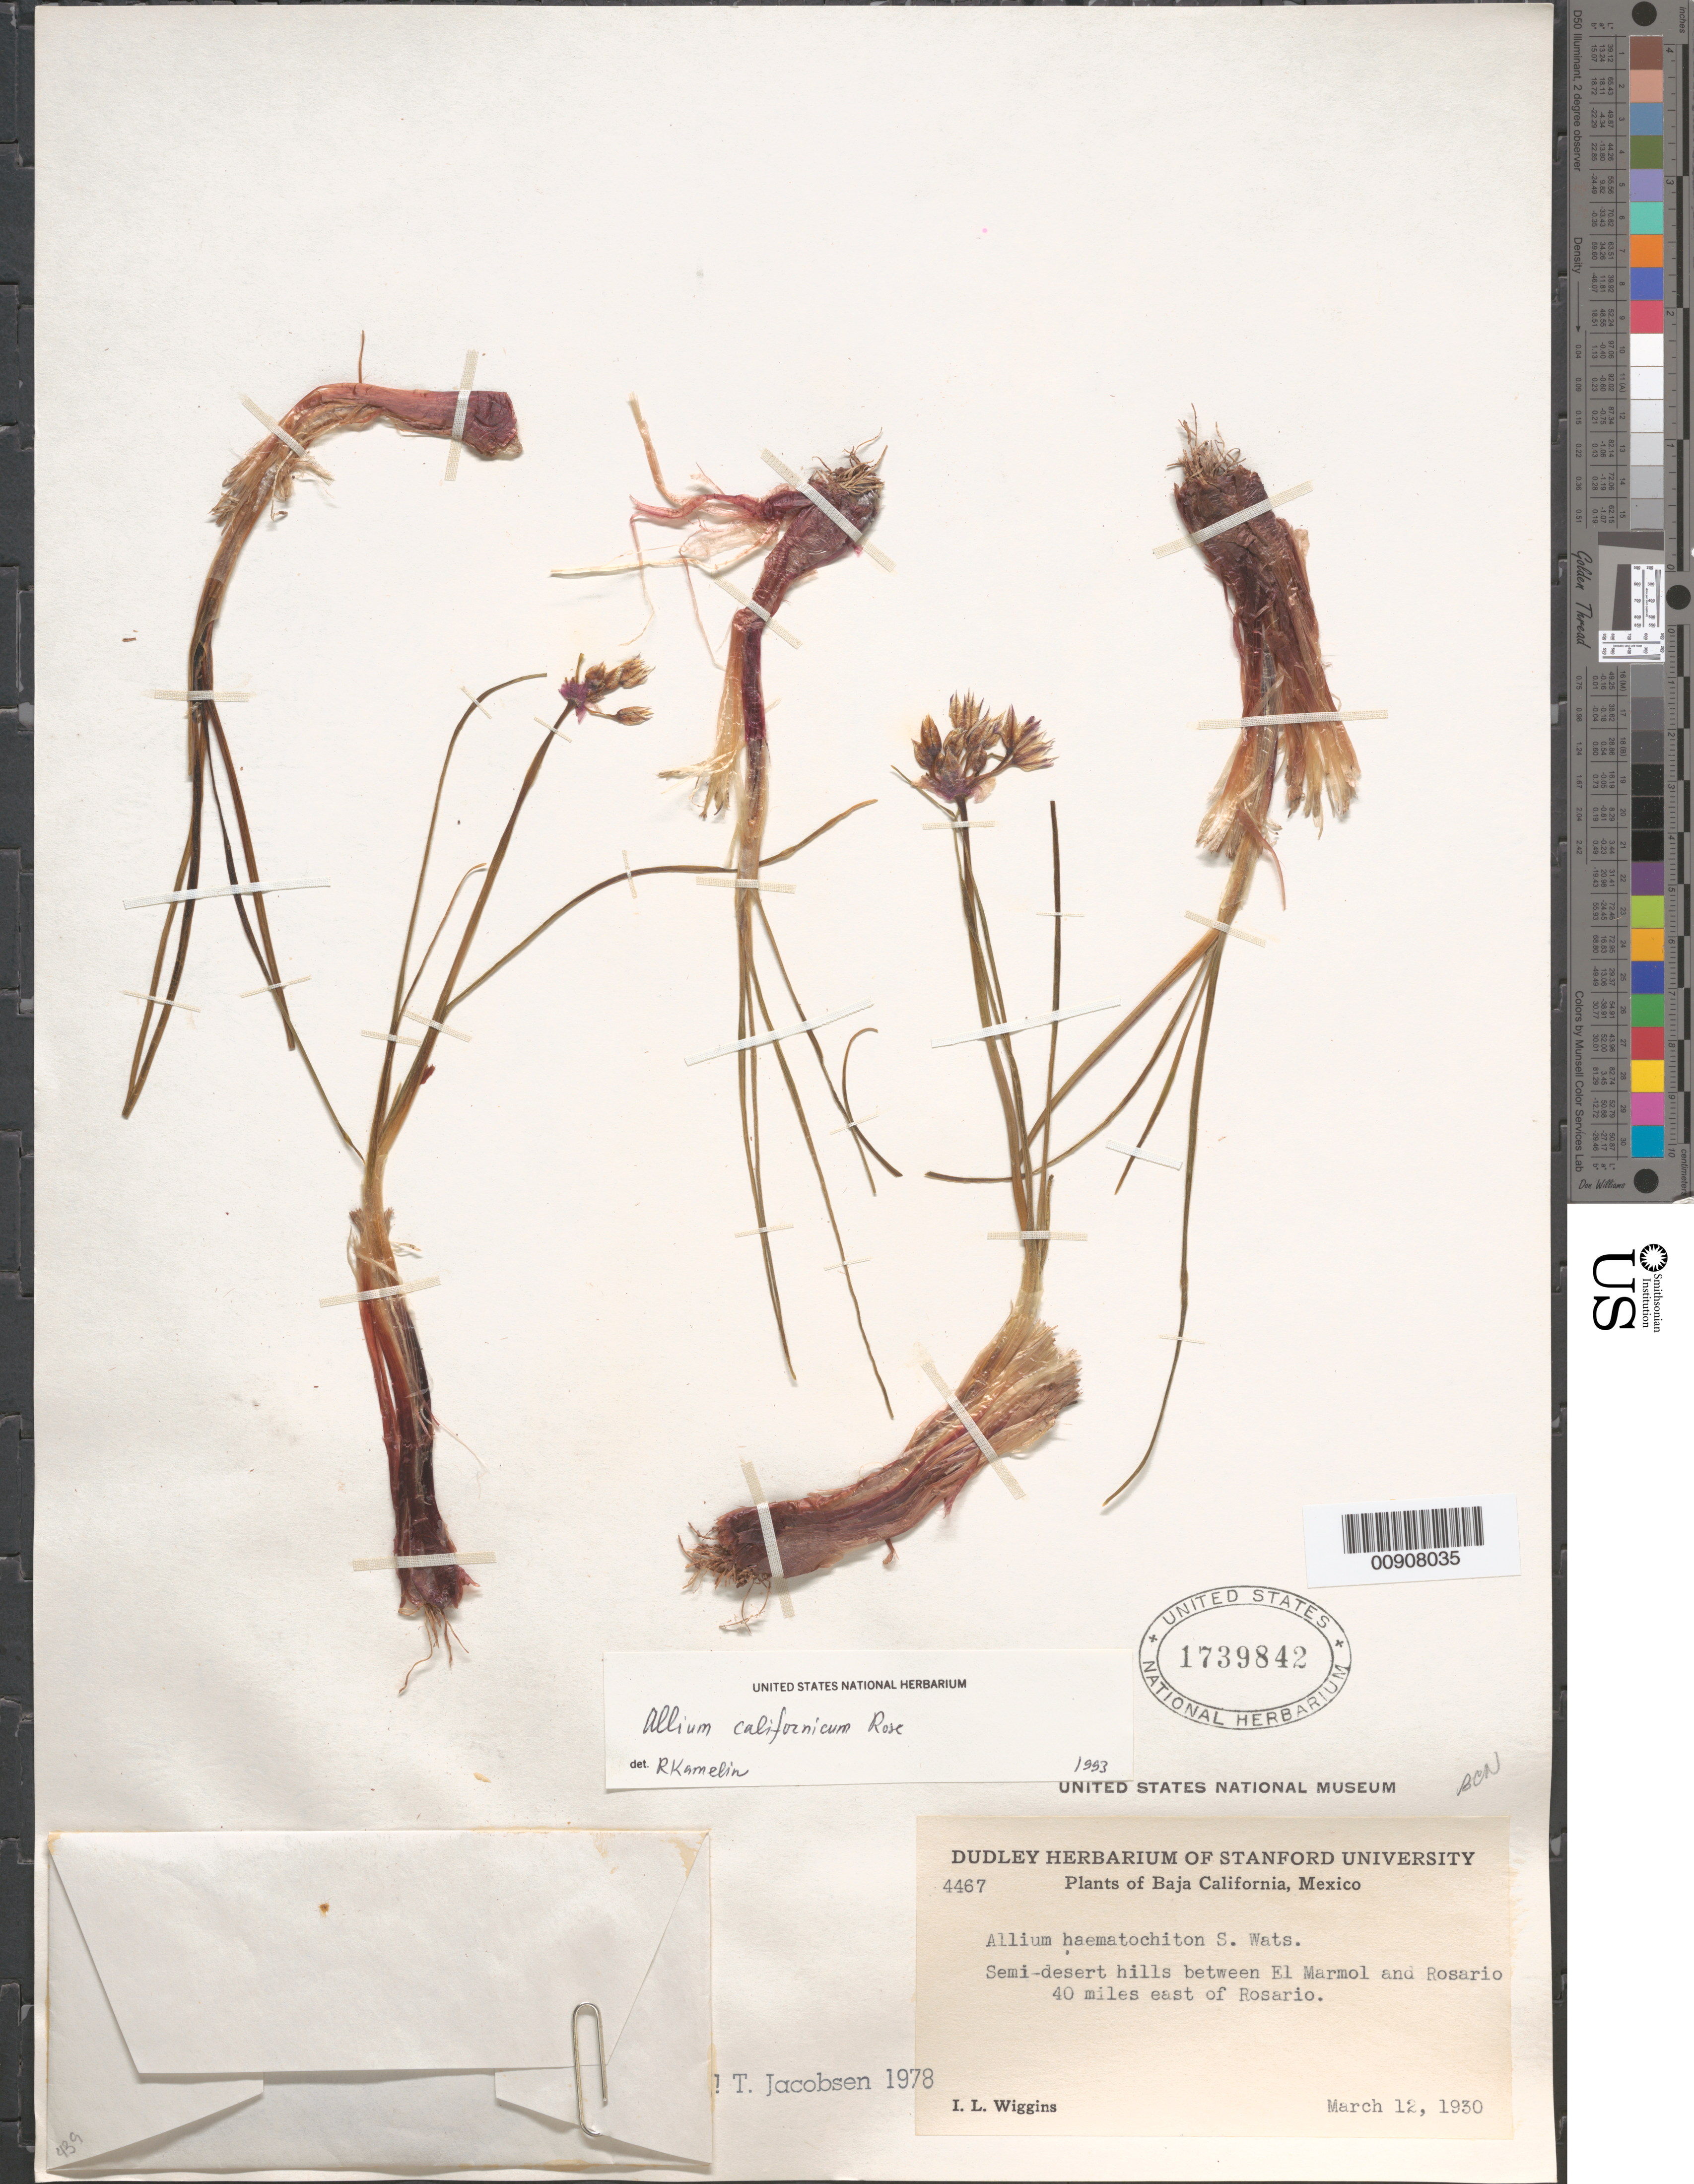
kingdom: Plantae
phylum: Tracheophyta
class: Liliopsida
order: Asparagales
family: Amaryllidaceae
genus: Allium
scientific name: Allium californicum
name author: Rose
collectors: I. L. Wiggins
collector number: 4467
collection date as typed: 12 Mar 1930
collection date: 1930-03-12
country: Mexico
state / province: Baja California Norte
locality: Between El Marmol and Rosario, 40 miles east of Rosario, Baja California.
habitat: Semi-desert hills.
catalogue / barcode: US 1739842